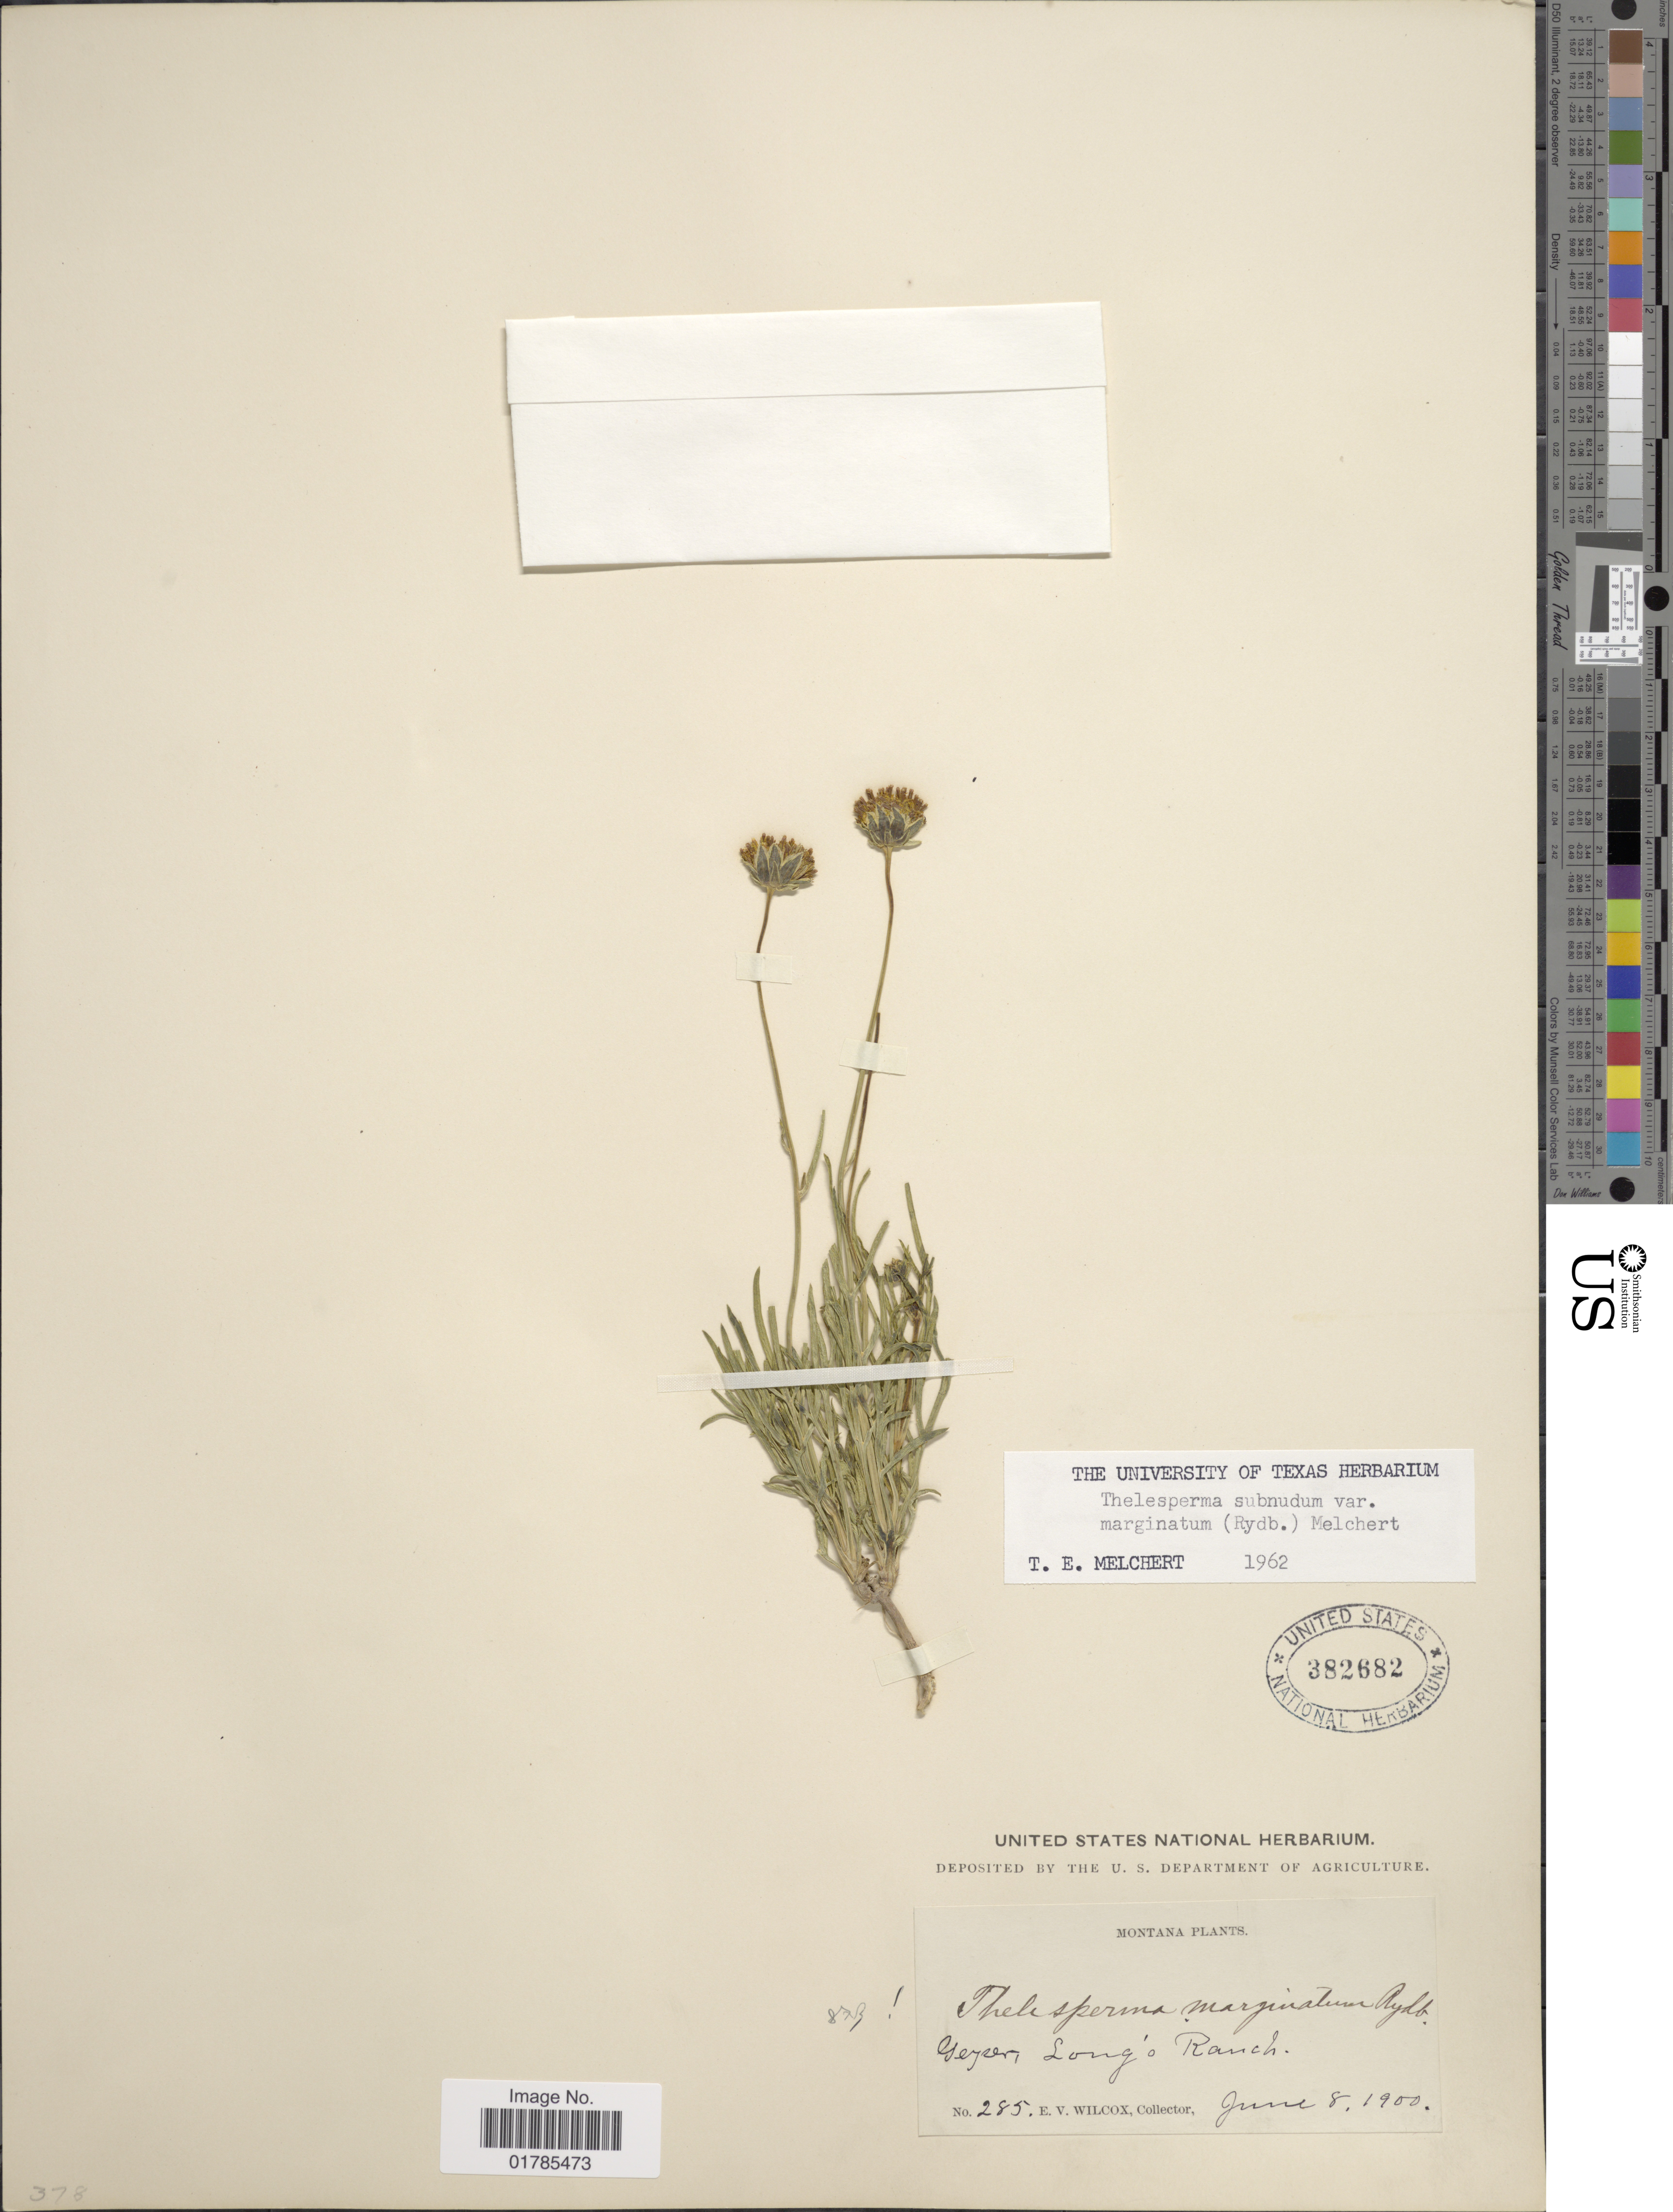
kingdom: Plantae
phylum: Tracheophyta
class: Magnoliopsida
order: Asterales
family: Asteraceae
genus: Thelesperma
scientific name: Thelesperma subnudum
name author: A. Gray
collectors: E. V. Wilcox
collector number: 285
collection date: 1900-06-08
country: United States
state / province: Montana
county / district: Judith Basin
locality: Geyser. Long's Ranch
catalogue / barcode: US 382682